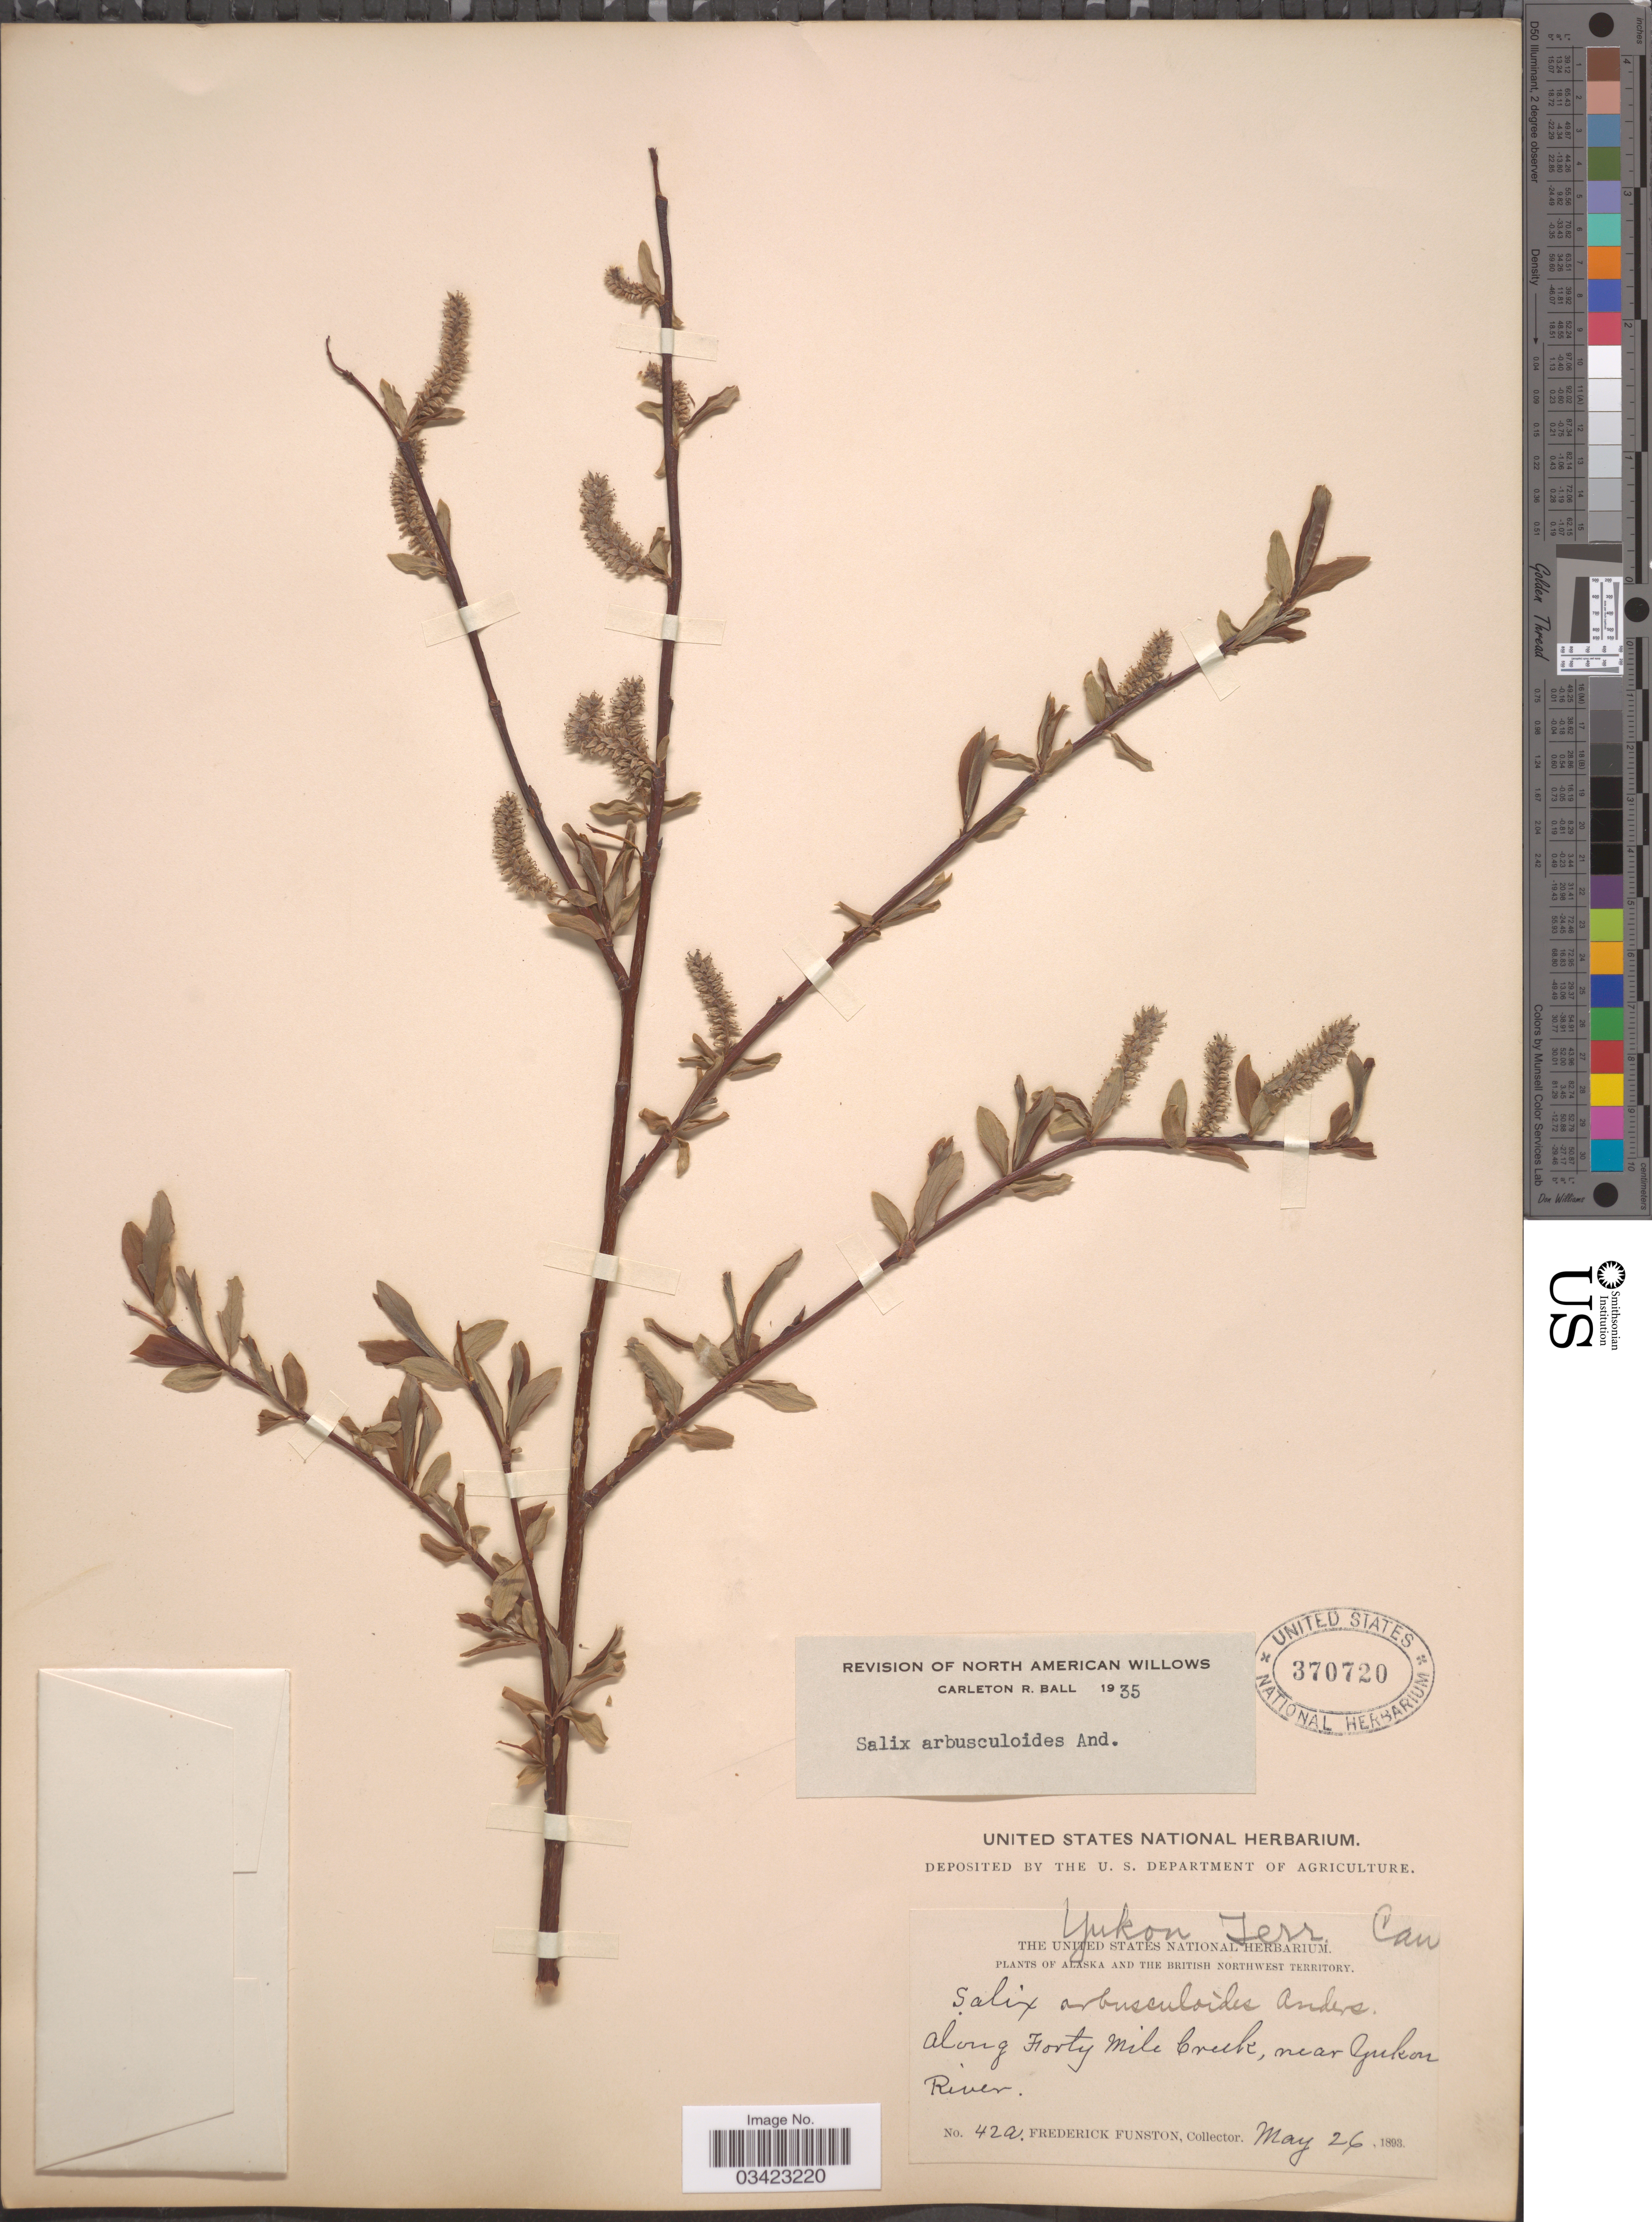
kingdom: Plantae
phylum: Tracheophyta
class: Magnoliopsida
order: Malpighiales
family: Salicaceae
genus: Salix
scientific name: Salix arbusculoides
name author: Andersson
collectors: F. Funston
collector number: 42a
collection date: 1893-05-26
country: Canada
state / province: Yukon Territory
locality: Along Forty Mile Creek, near Yukon River.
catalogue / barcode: US 370720